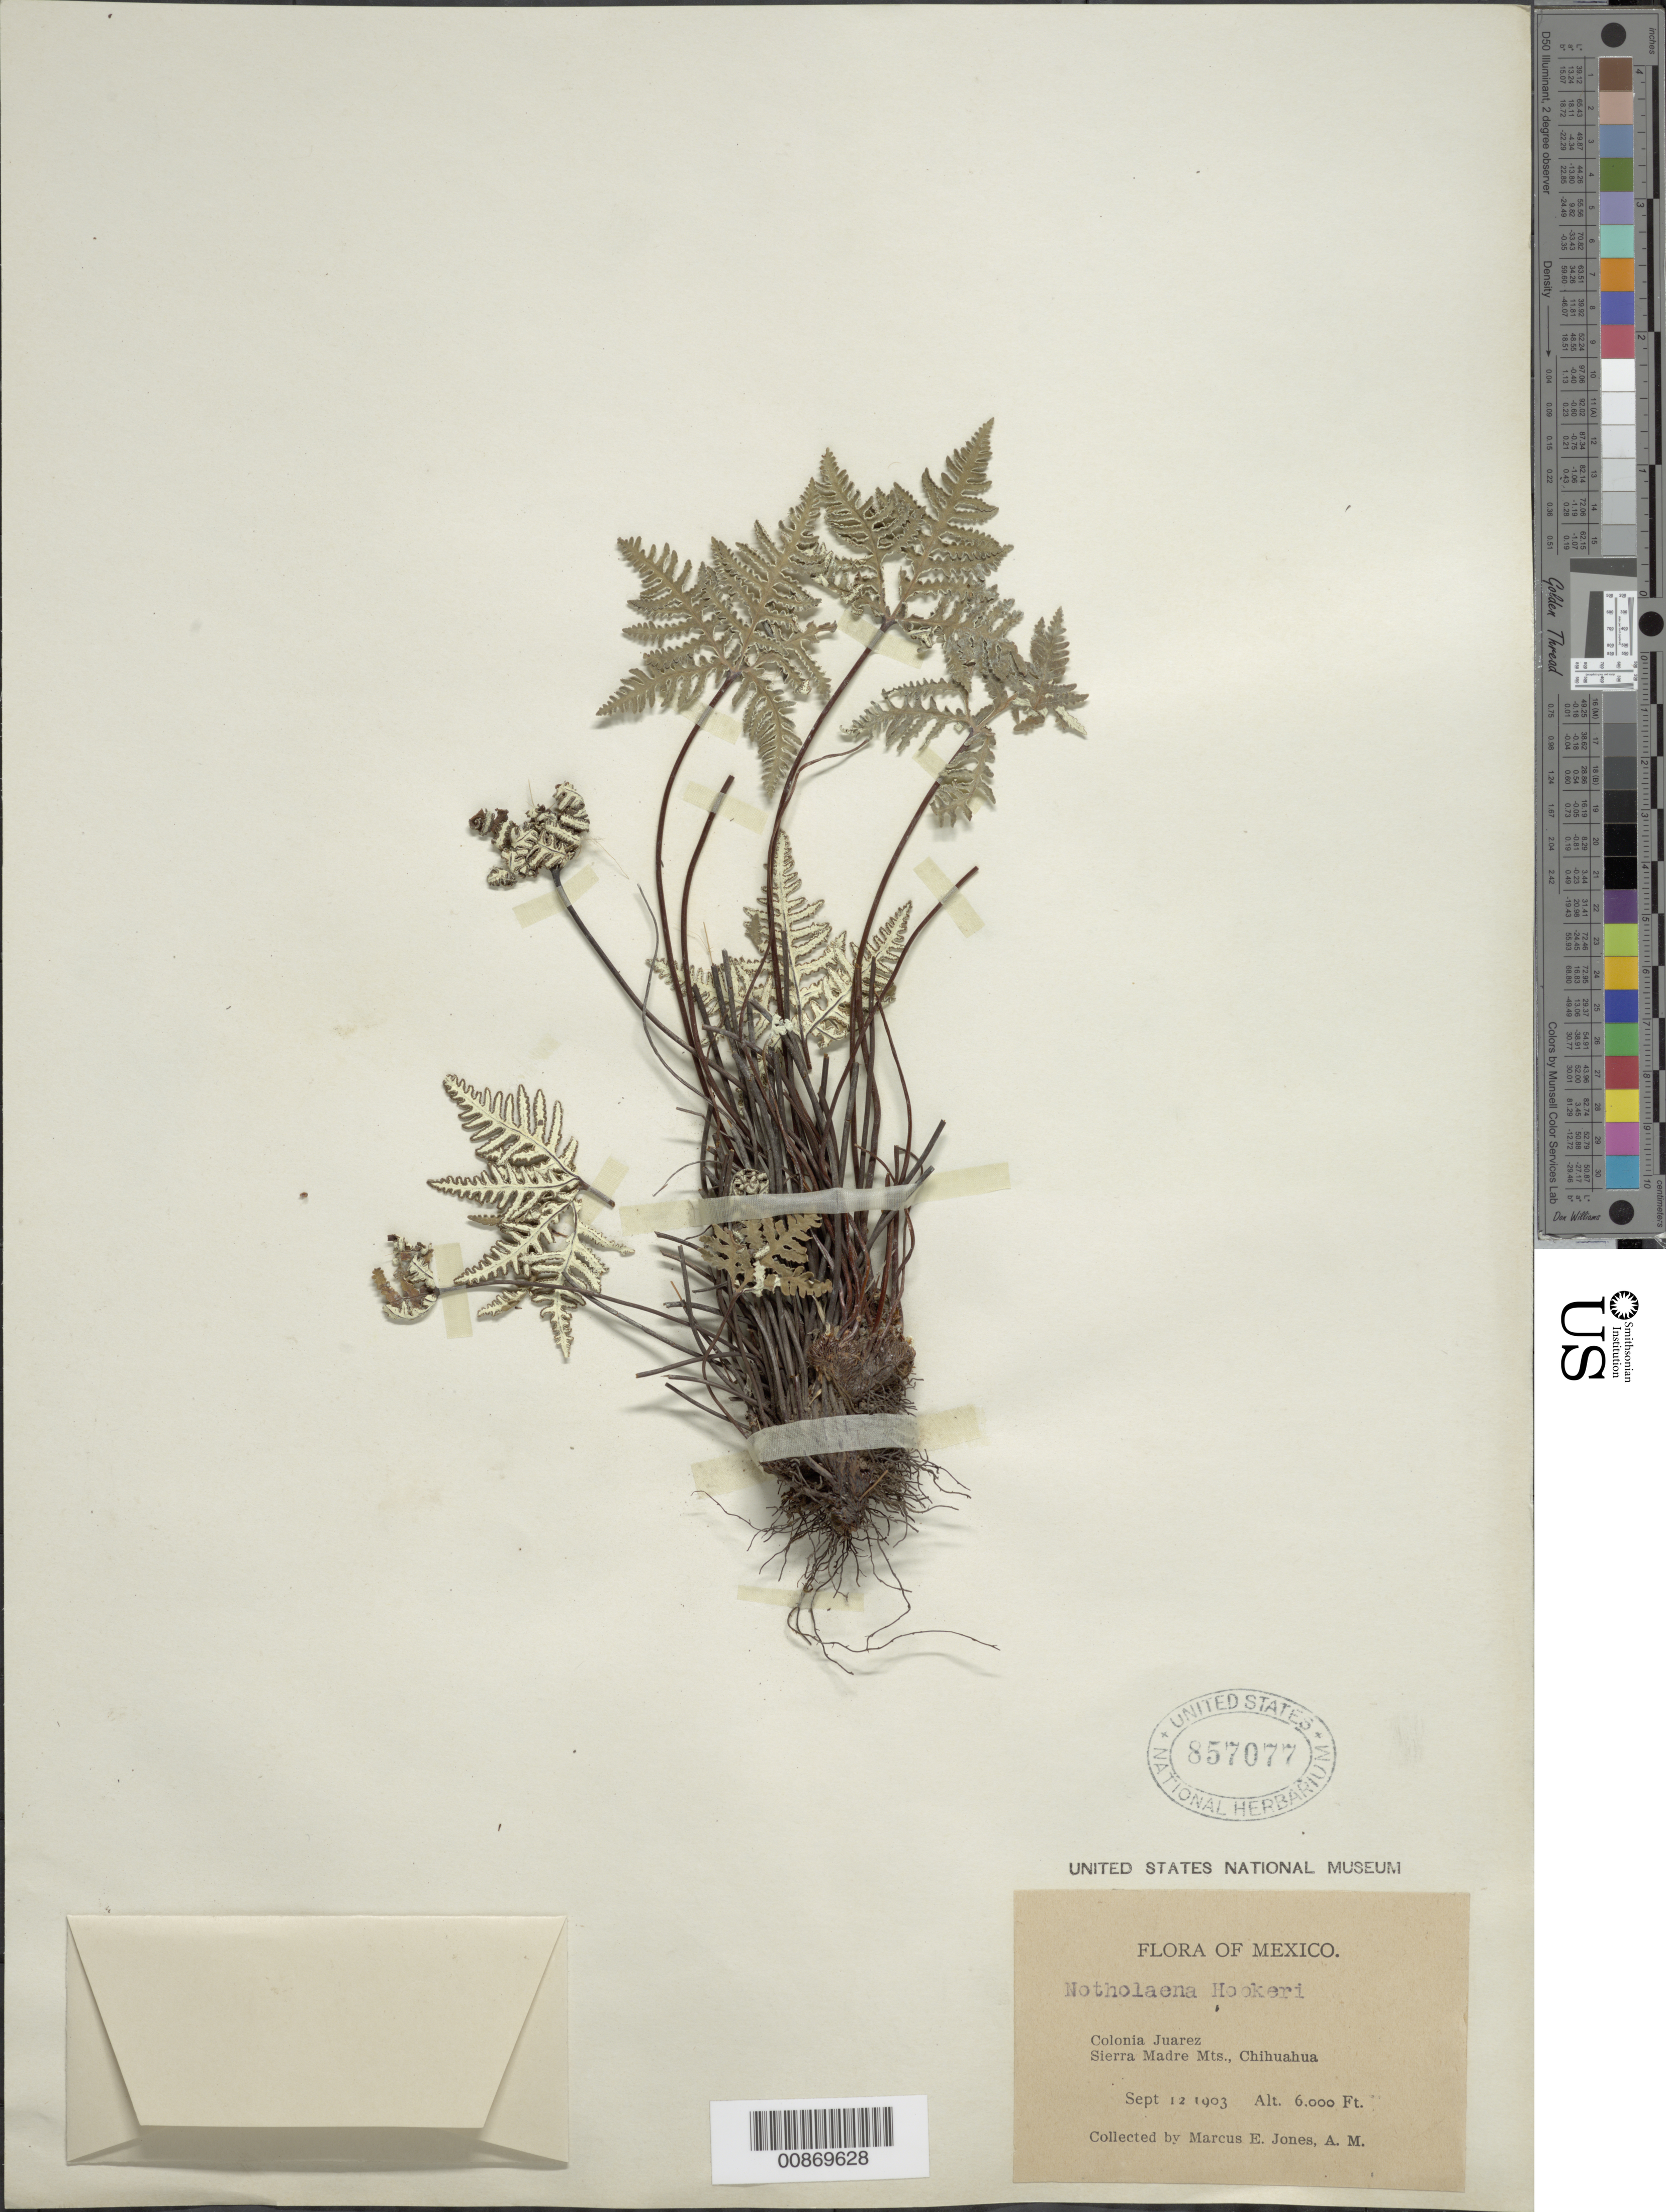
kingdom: Plantae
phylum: Tracheophyta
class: Polypodiopsida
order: Polypodiales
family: Pteridaceae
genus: Notholaena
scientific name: Notholaena standleyi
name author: Maxon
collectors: M. E. Jones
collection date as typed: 12 Sep 1903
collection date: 1903-09-12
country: Mexico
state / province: Chihuahua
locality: Colonia Juárez. Sierra Madre Mts., Chihuahua.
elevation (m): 1829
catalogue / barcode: US 857077